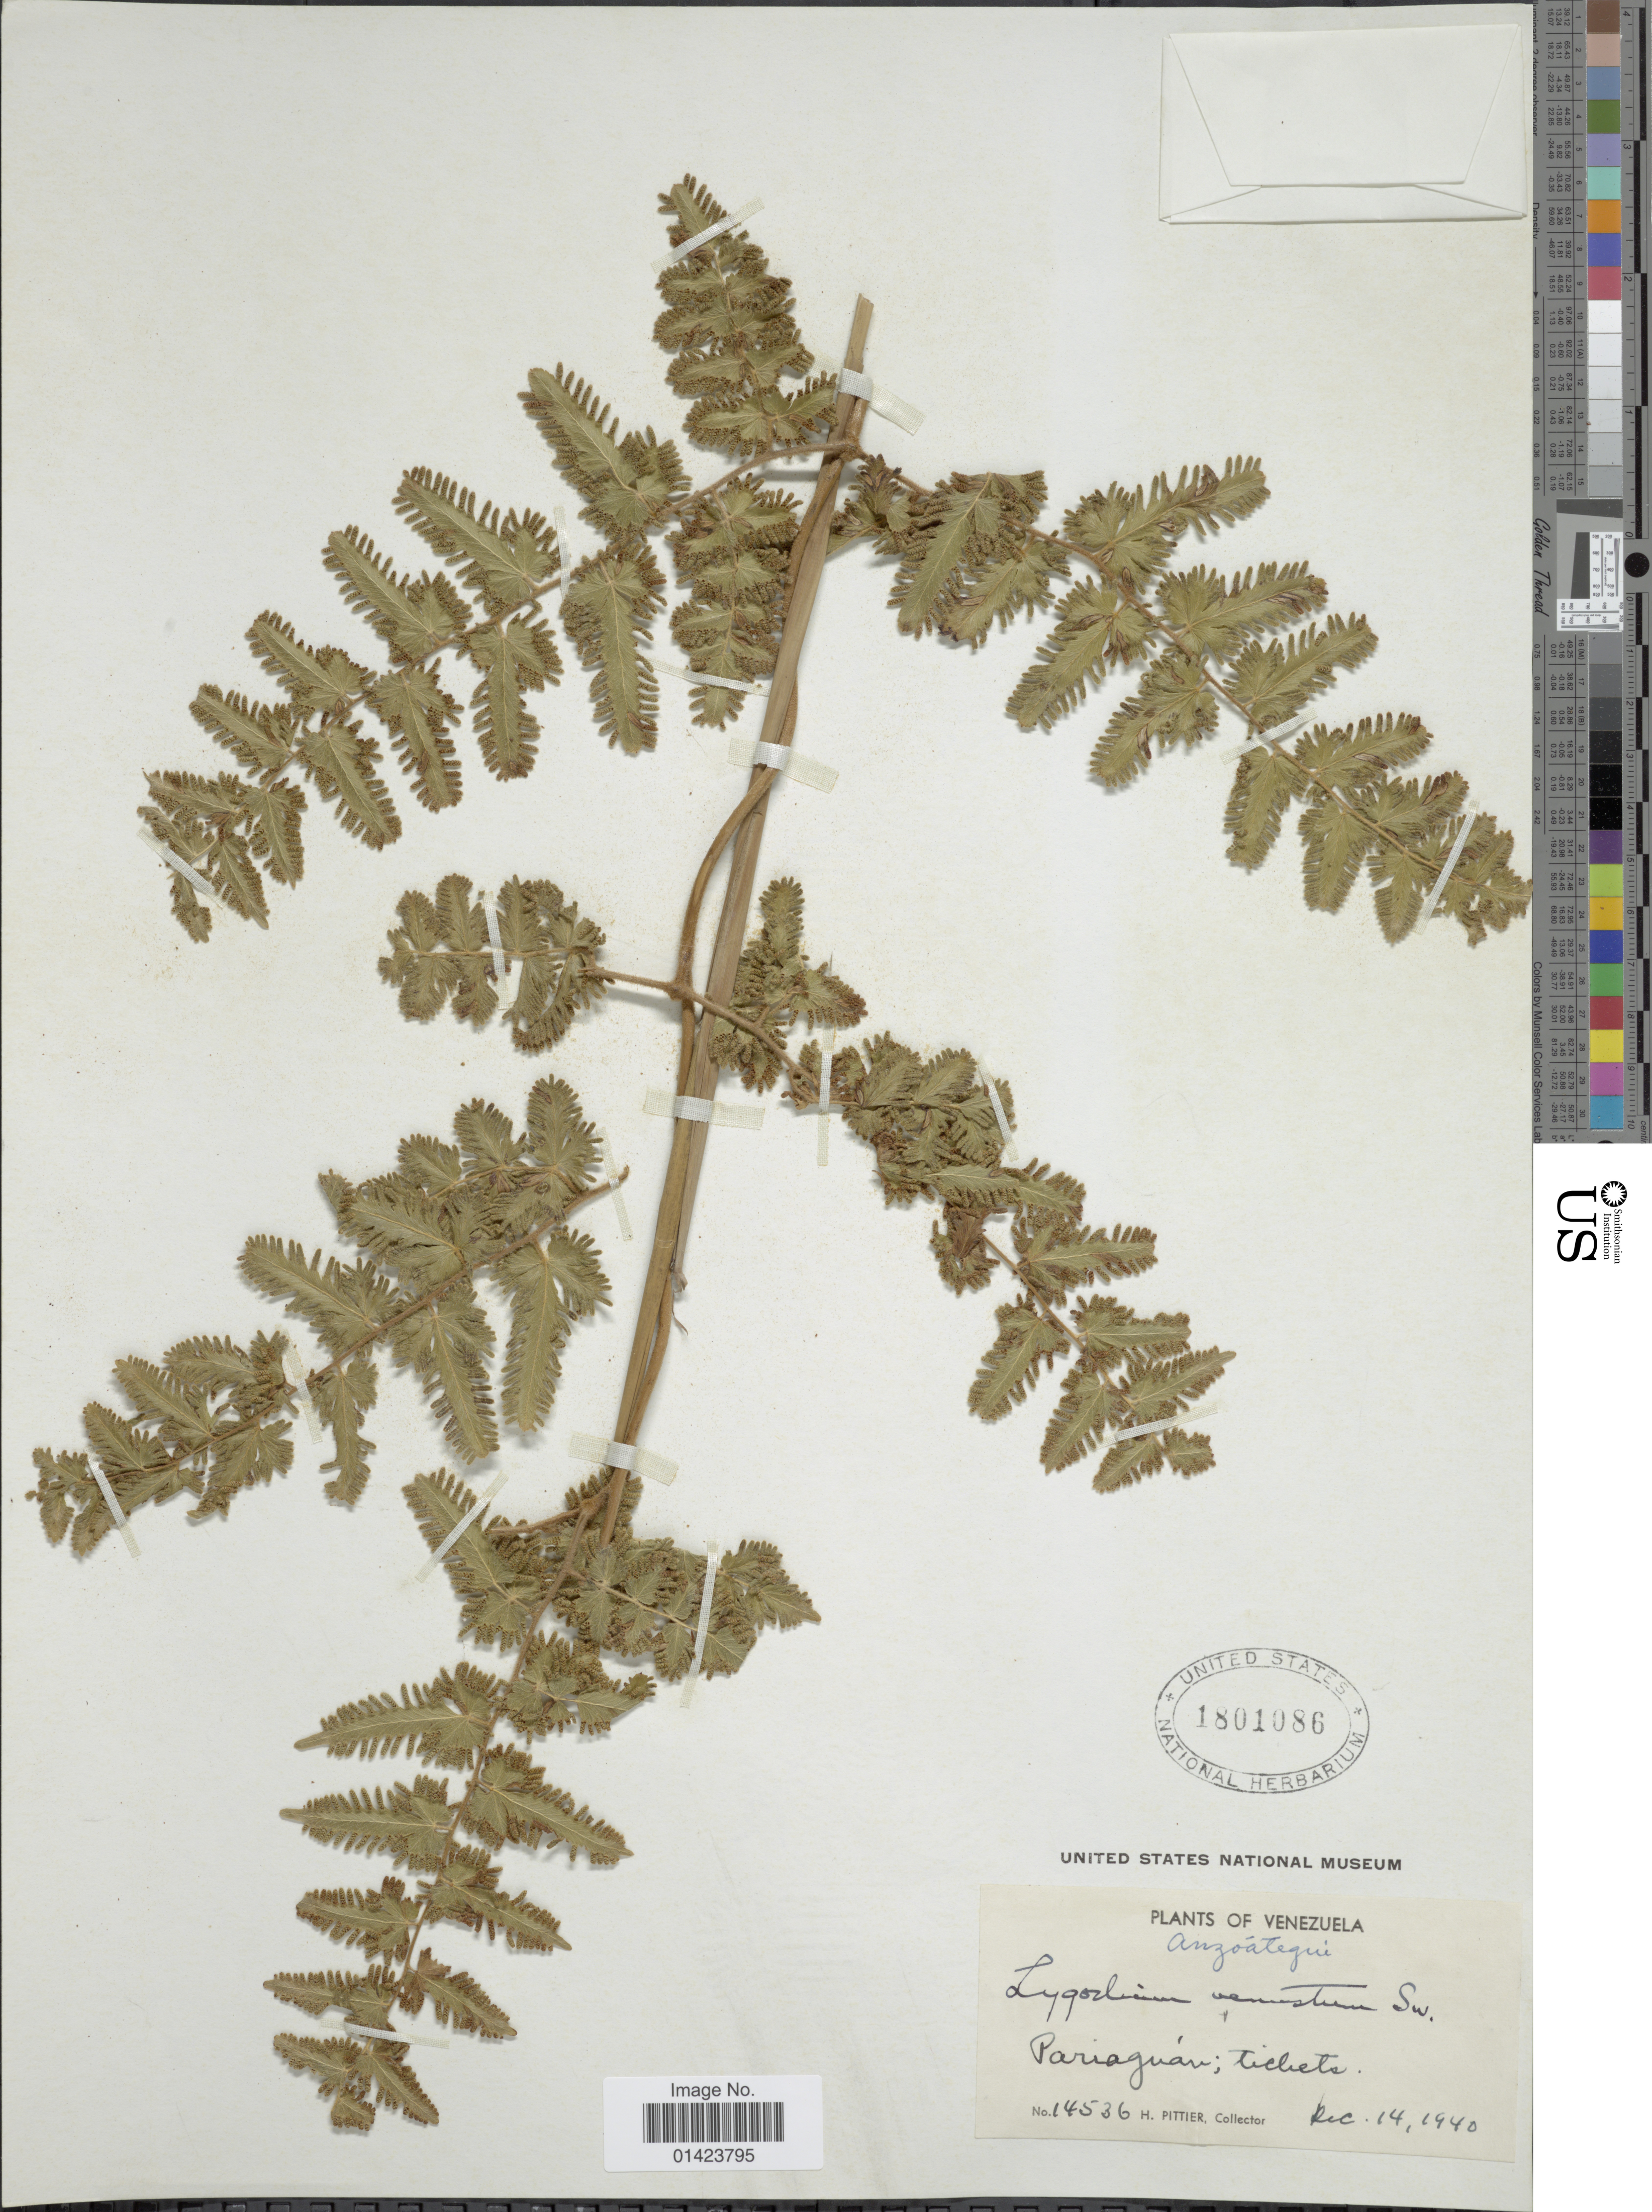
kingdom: Plantae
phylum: Tracheophyta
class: Polypodiopsida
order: Schizaeales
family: Lygodiaceae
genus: Lygodium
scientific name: Lygodium venustum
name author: Sw.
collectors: H. F. Pittier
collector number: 14536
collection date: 1940-12-14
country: Venezuela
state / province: Anzoategui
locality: Anzoategui, Pariaguari, tickets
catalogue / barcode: US 1801086